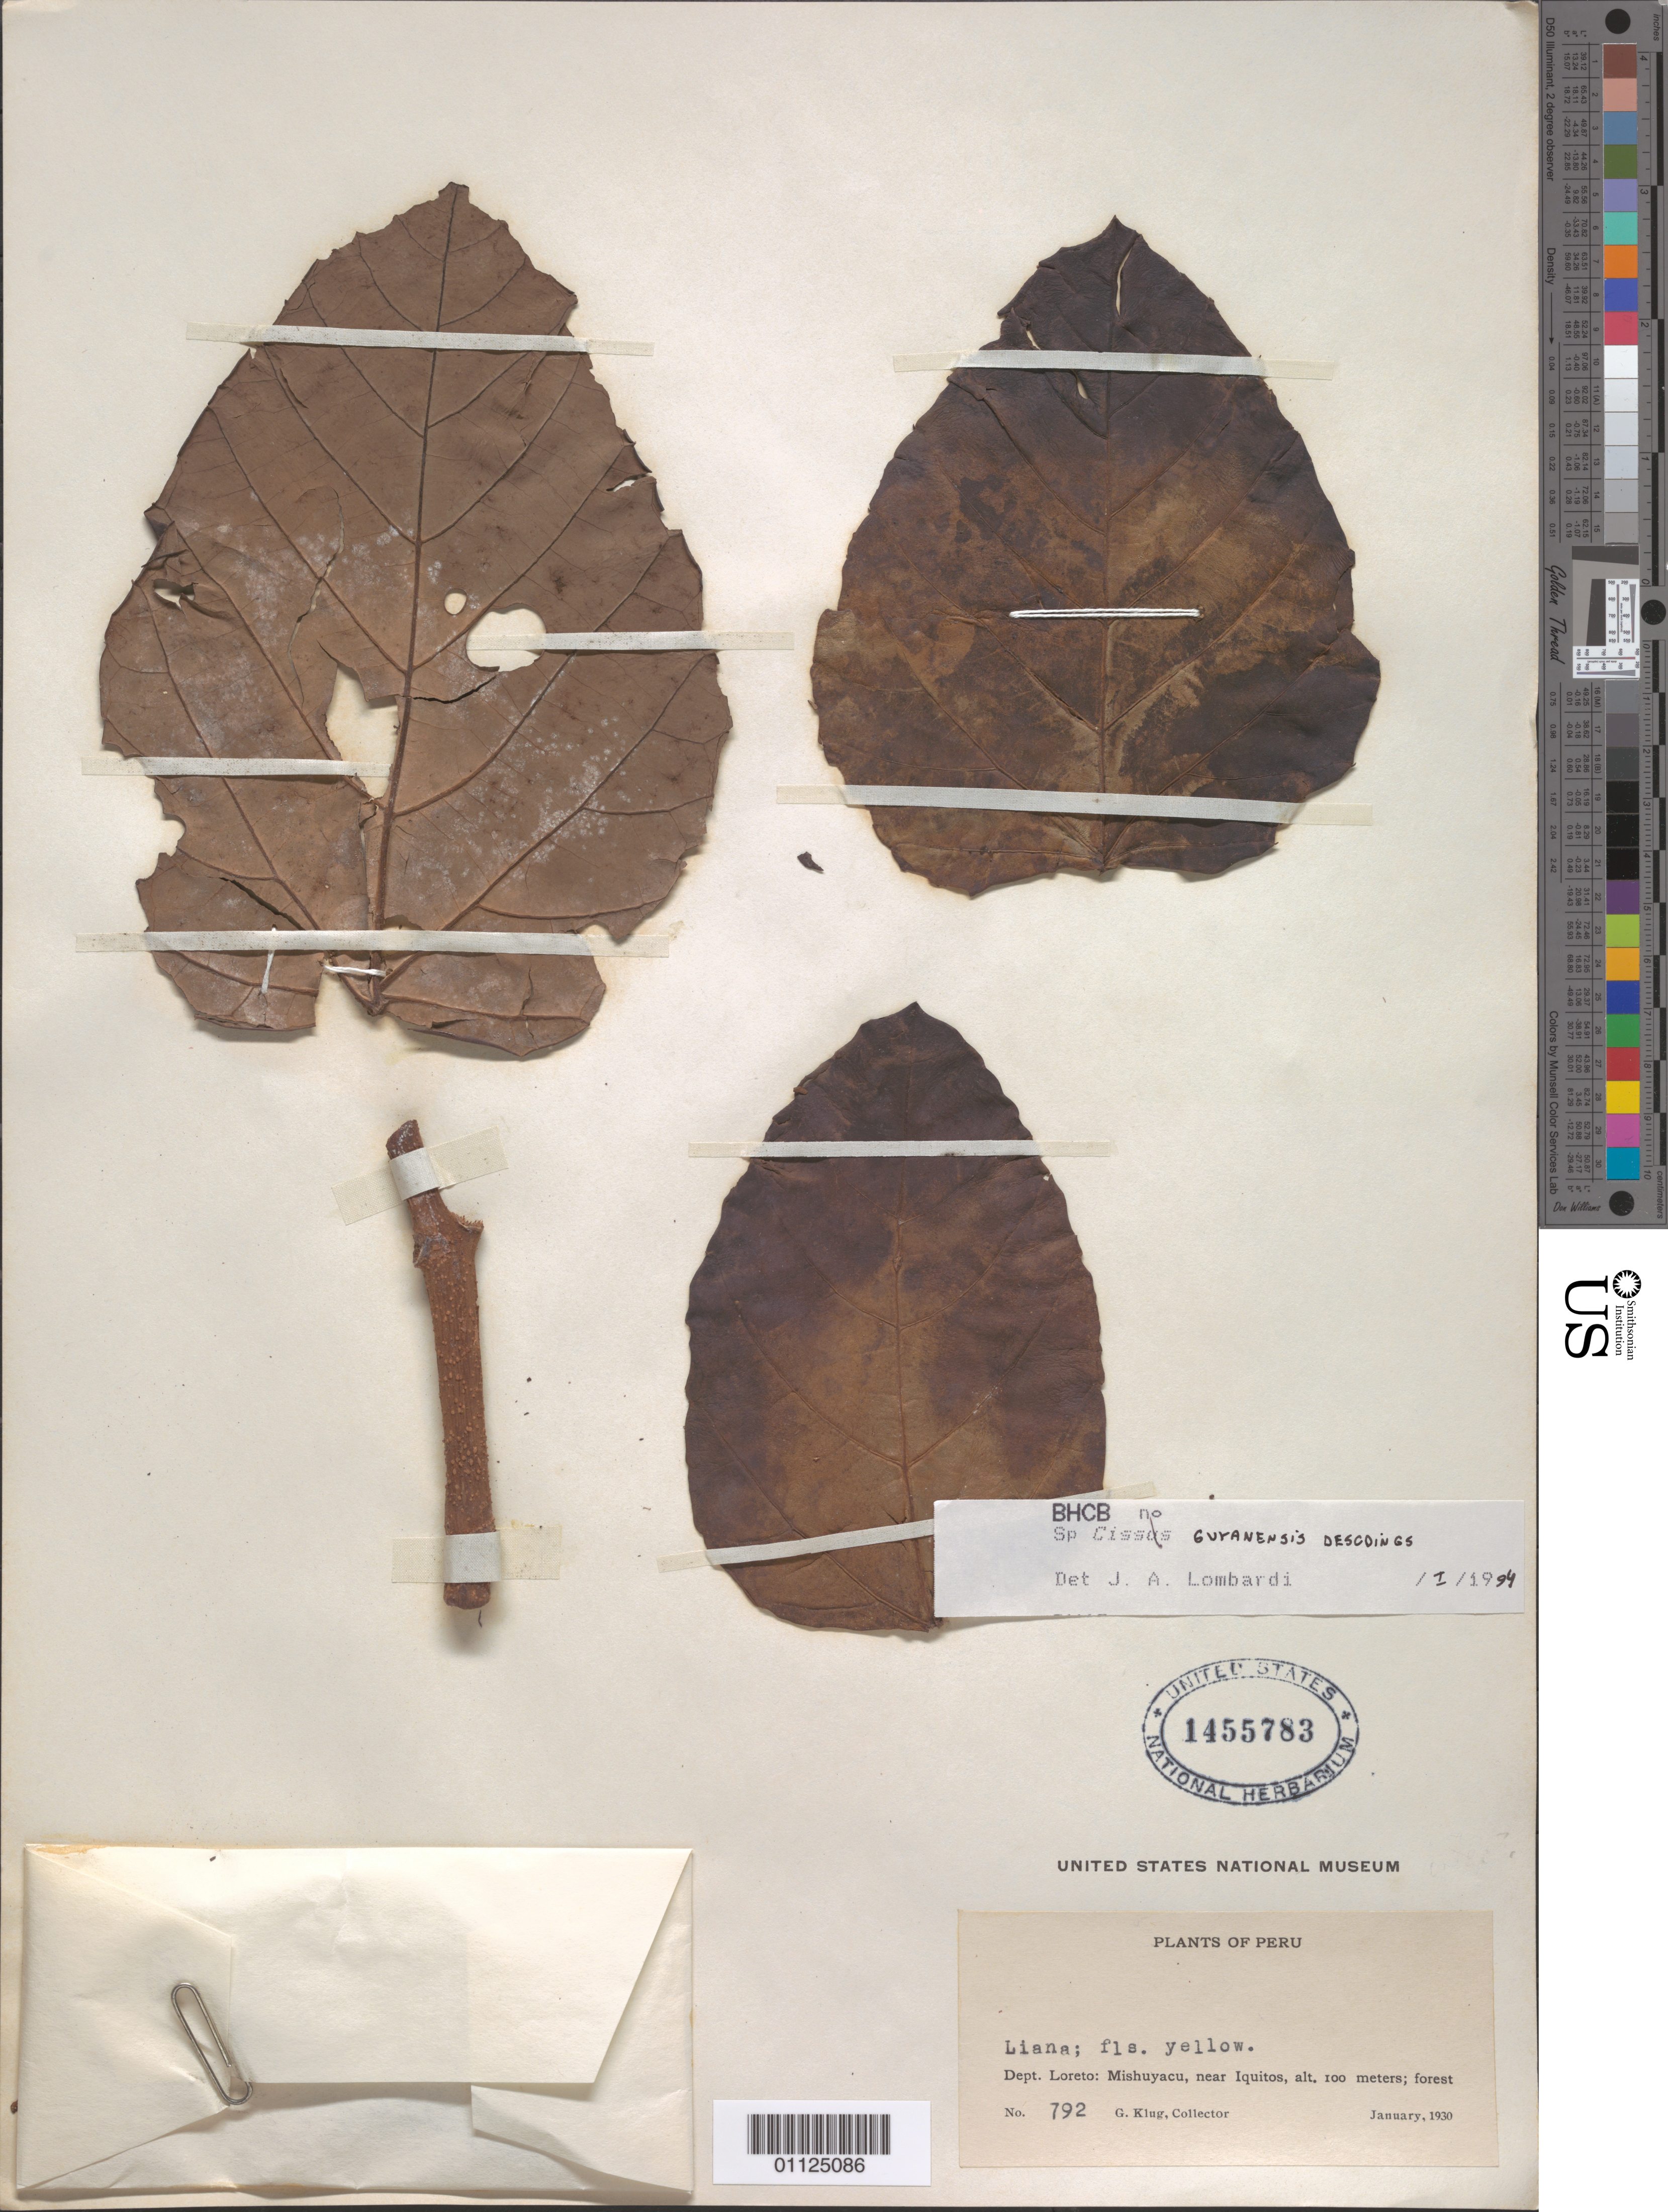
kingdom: Plantae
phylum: Tracheophyta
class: Magnoliopsida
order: Vitales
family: Vitaceae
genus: Cissus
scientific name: Cissus guyanensis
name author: Desc.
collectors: G. Klug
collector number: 792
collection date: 1930-01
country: Peru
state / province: Loreto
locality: Mishuyacu, near Iquitos.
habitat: Liana.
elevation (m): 100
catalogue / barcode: US 1455783